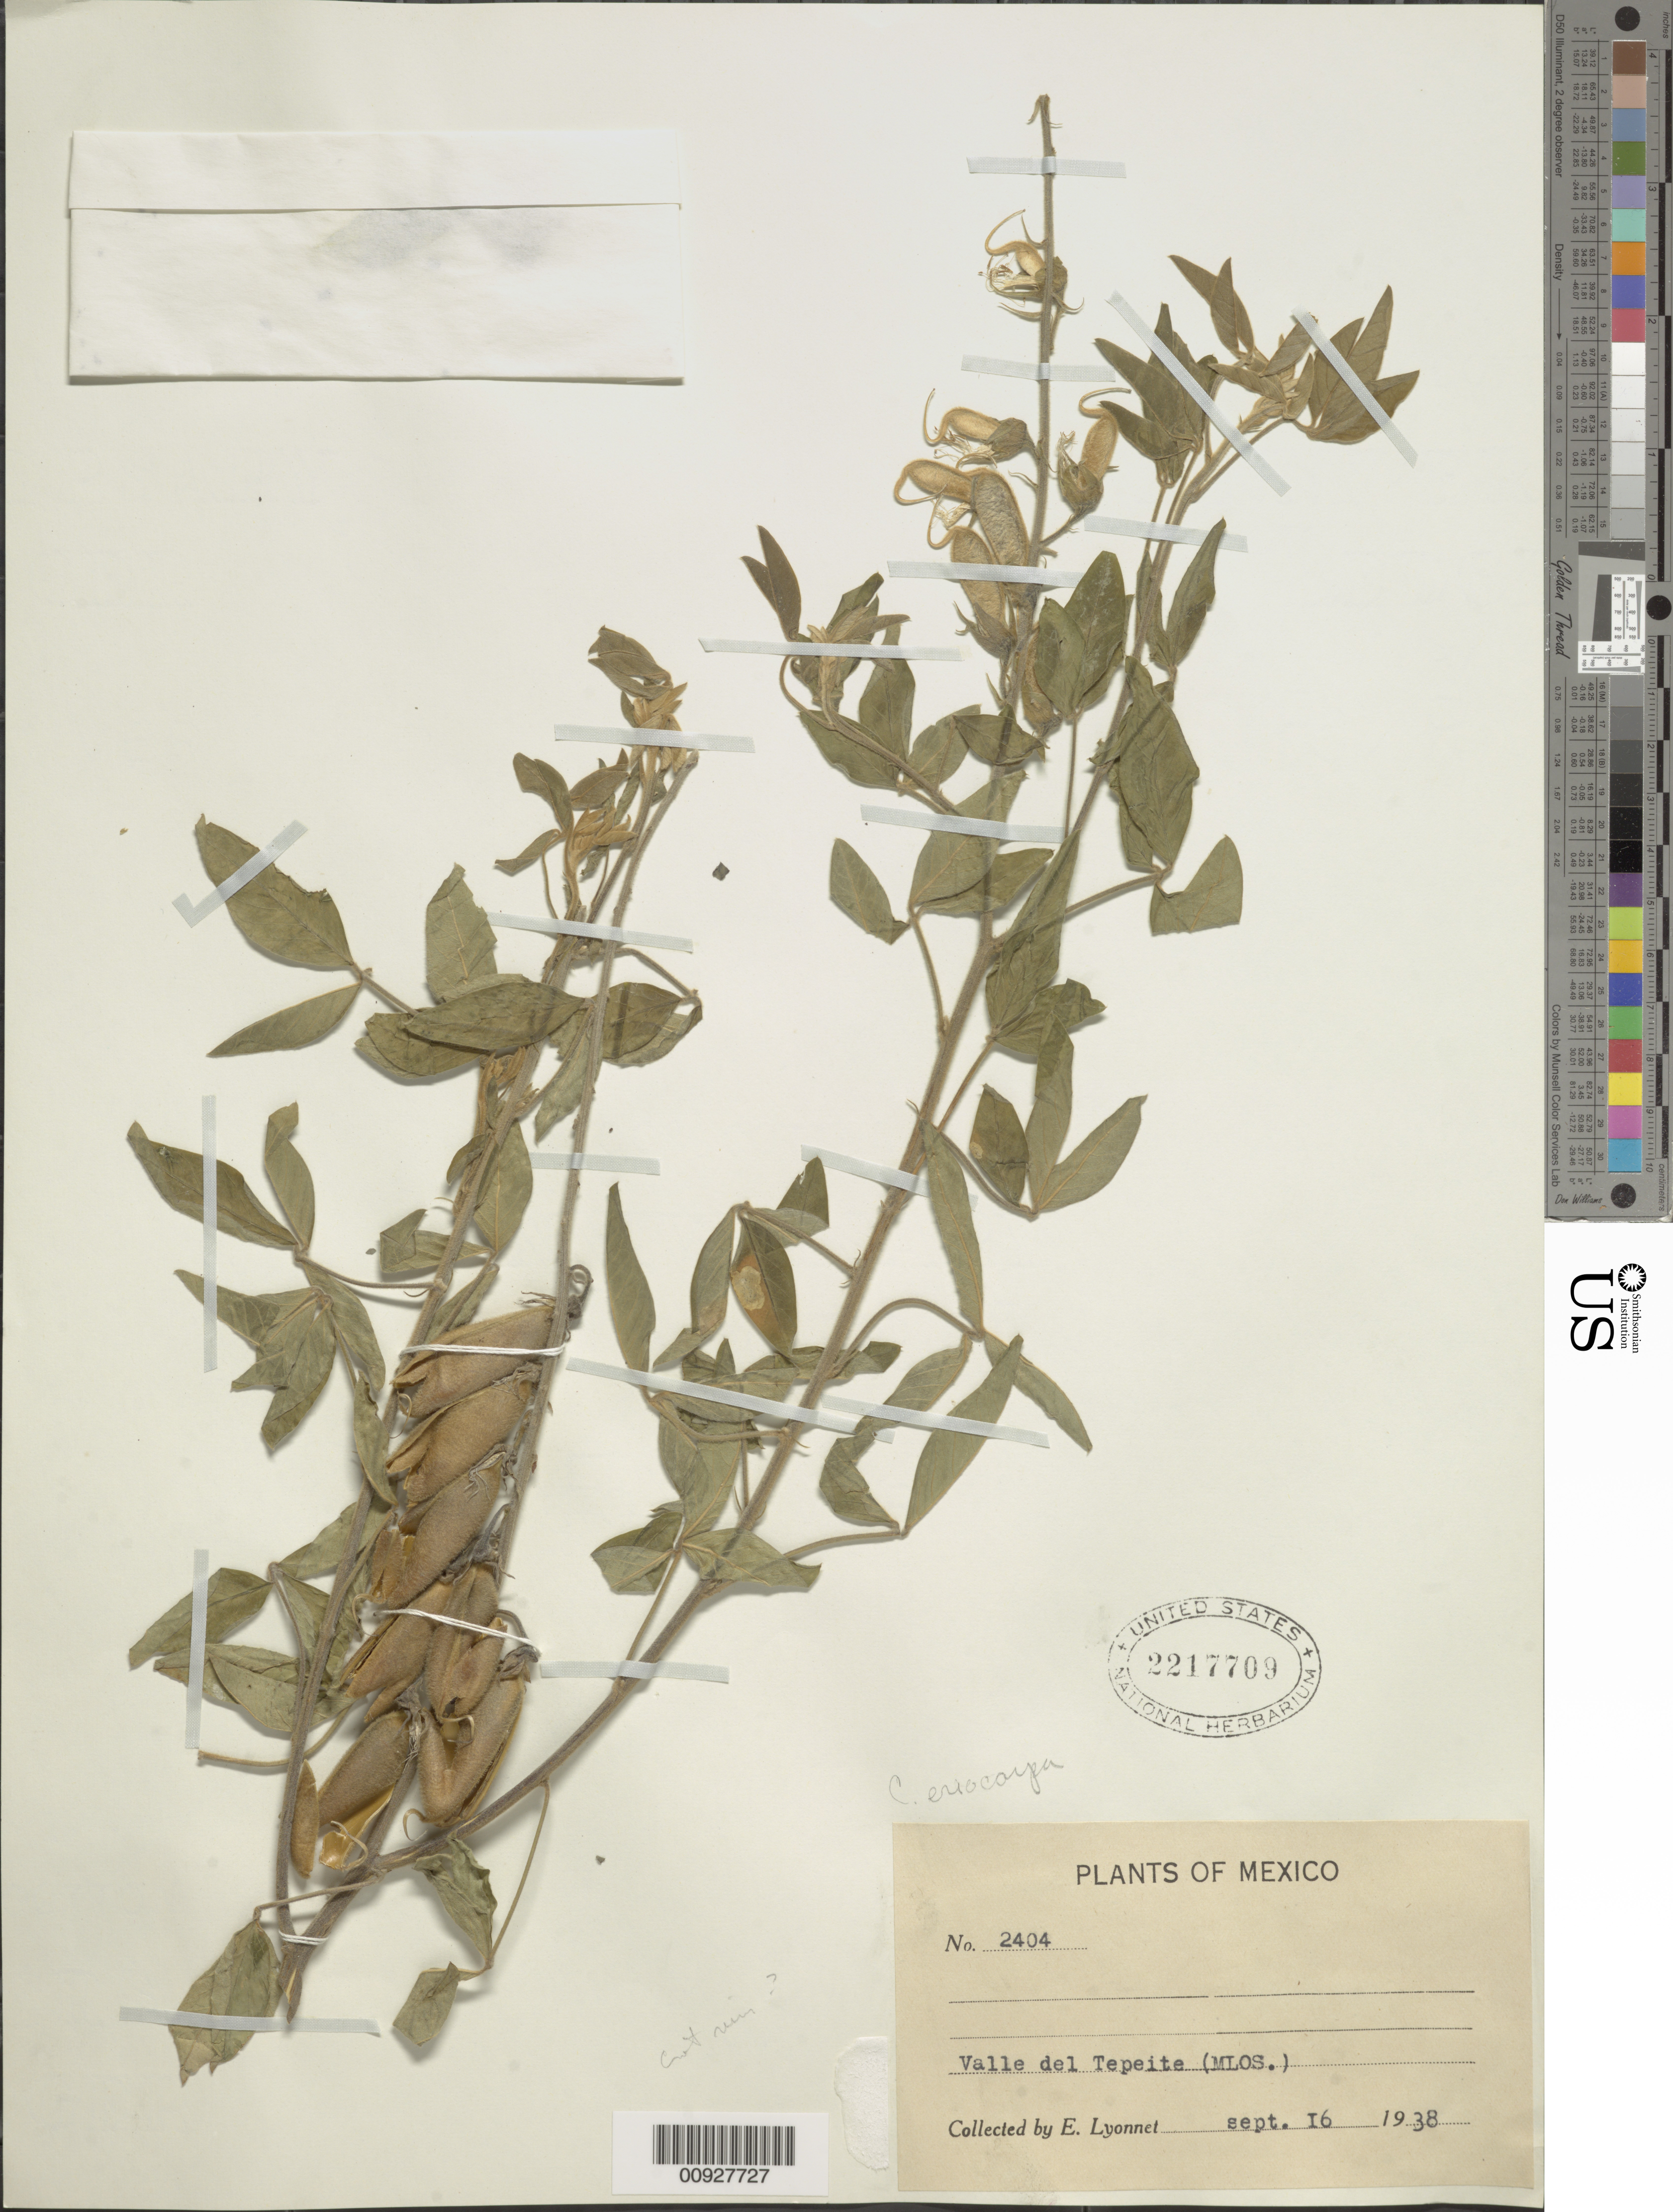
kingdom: Plantae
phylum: Tracheophyta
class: Magnoliopsida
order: Fabales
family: Fabaceae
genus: Crotalaria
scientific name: Crotalaria eriocarpa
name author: Benth.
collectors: Bro. E. Lyonnet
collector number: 2404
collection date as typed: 16 Sep 1938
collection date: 1938-09-16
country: Mexico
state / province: Morelos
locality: Valle del Tepeite (Morelos).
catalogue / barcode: US 2217709